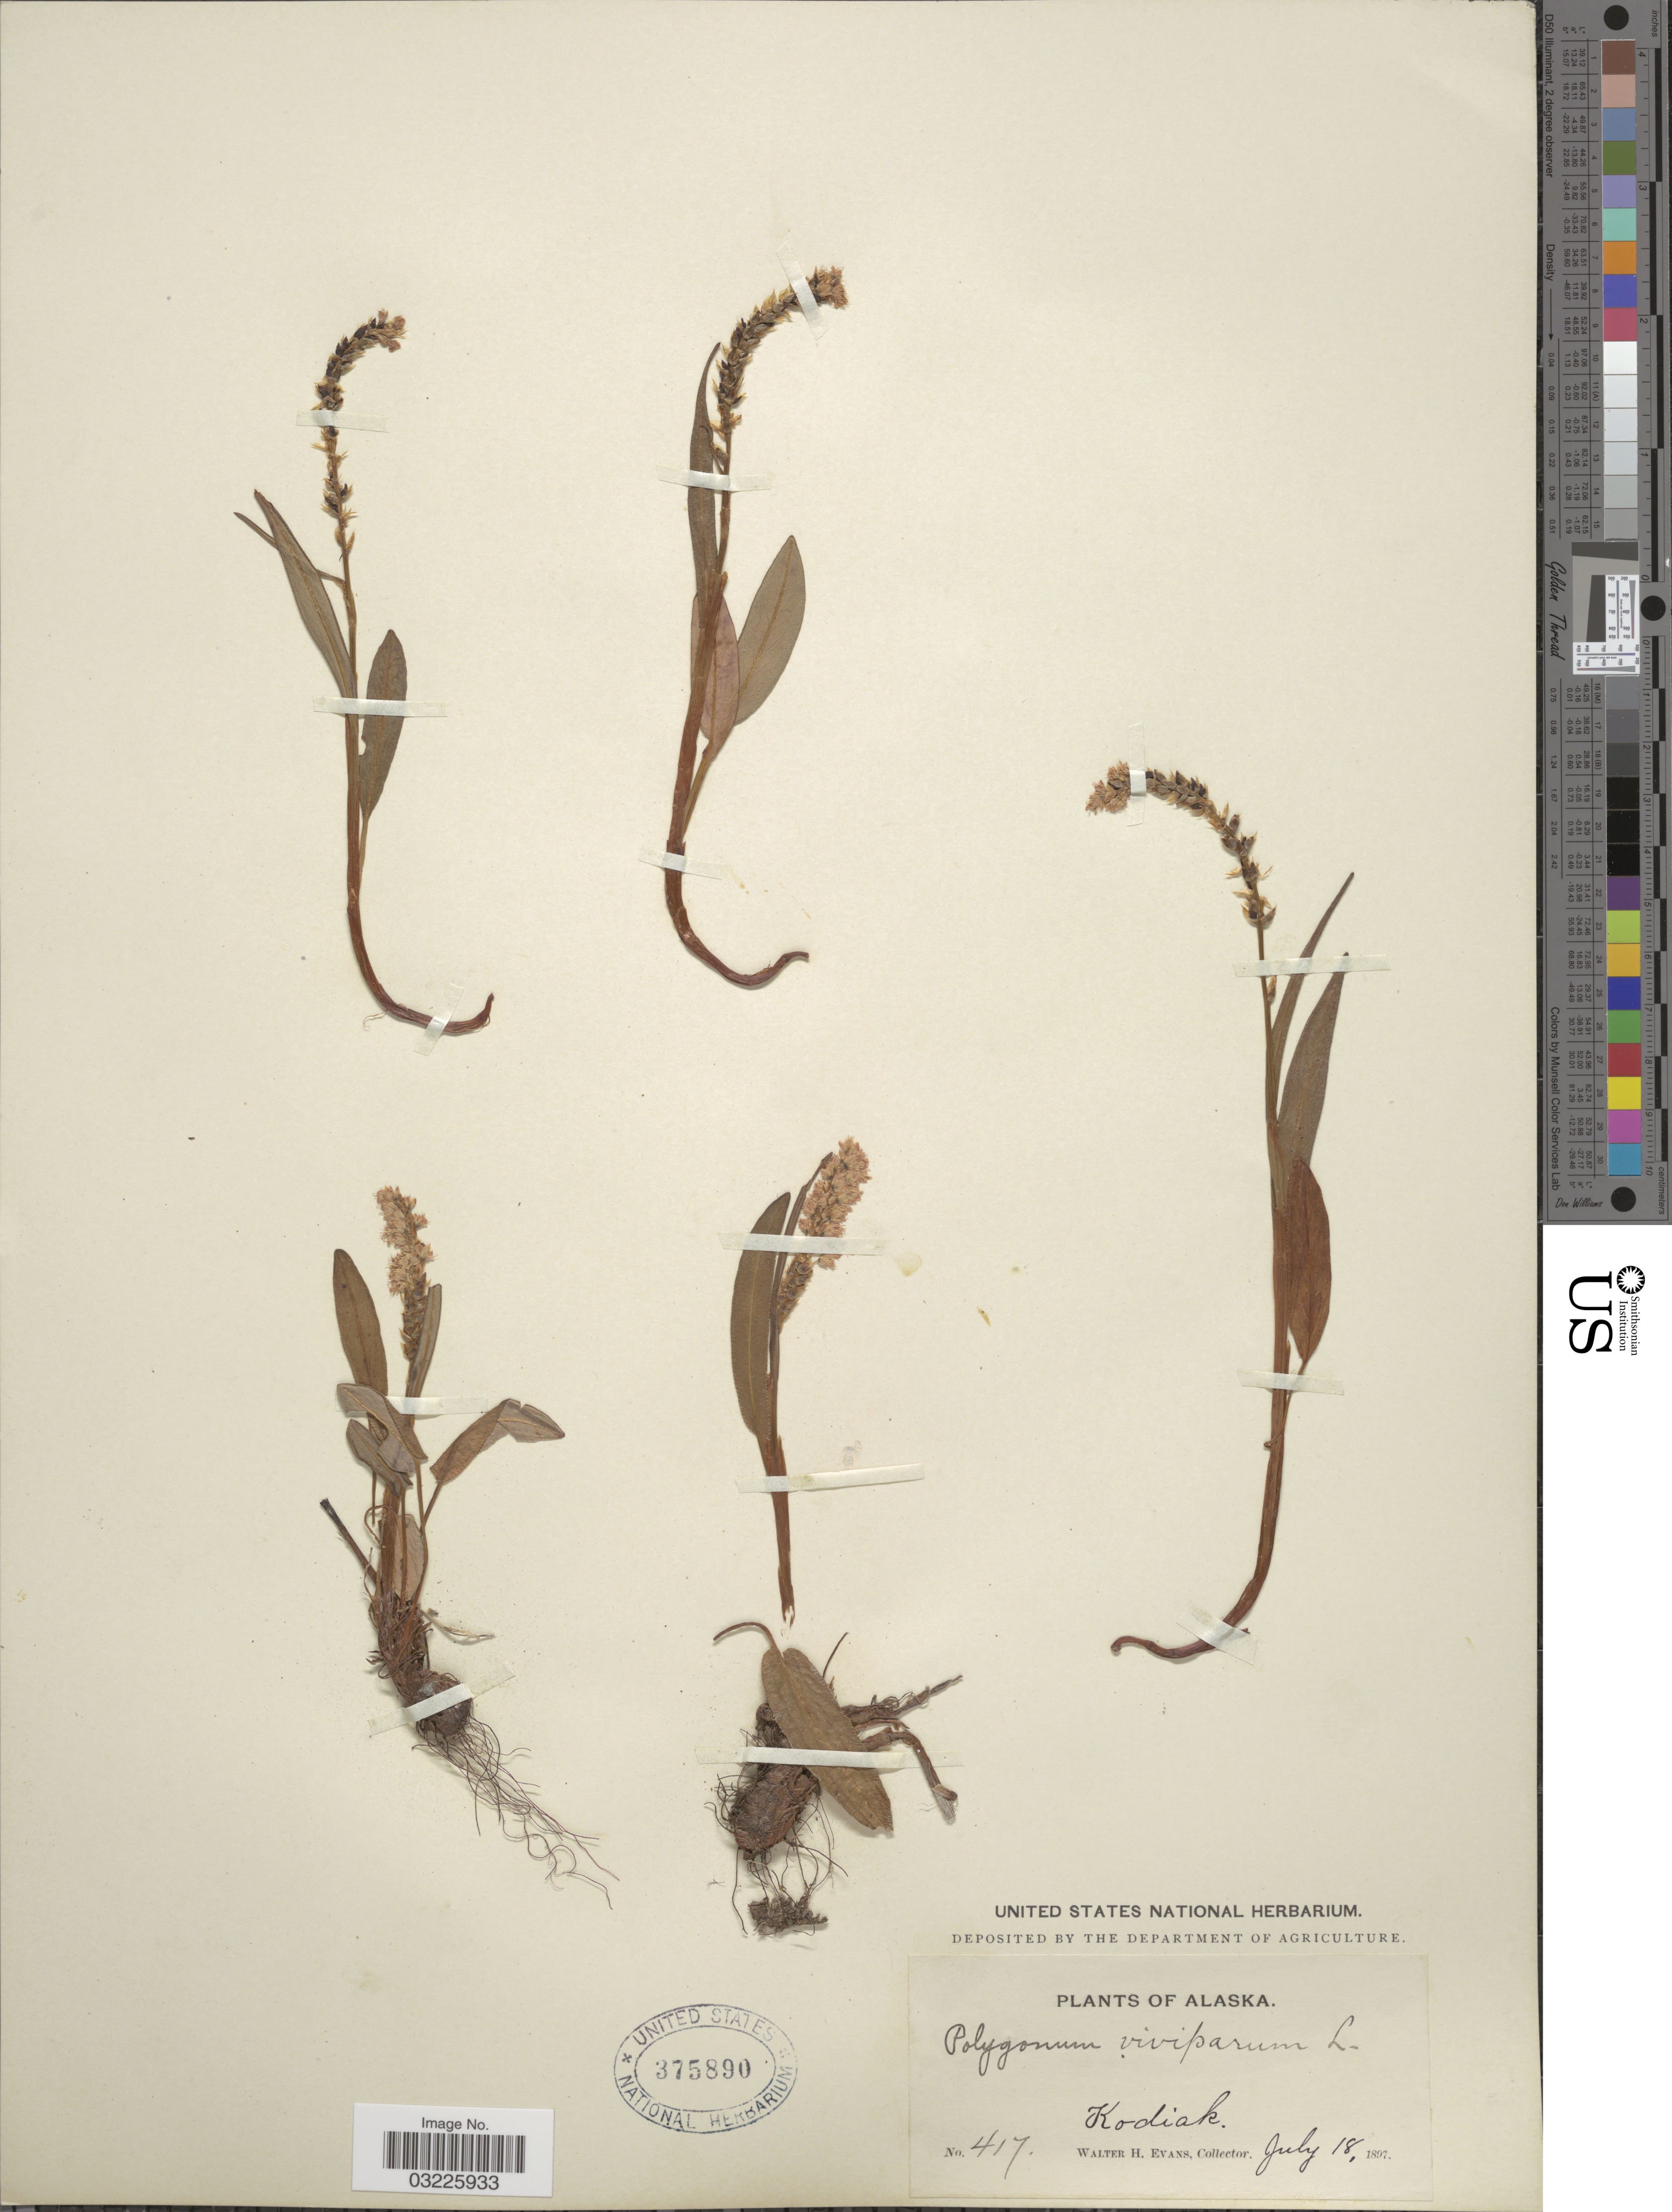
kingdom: Plantae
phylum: Tracheophyta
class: Magnoliopsida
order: Caryophyllales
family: Polygonaceae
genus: Bistorta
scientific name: Bistorta vivipara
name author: (L.) Delarbre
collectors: W. H. Evans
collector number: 417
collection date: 1897-07-18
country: United States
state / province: Alaska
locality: Kodiak.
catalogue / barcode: US 375890